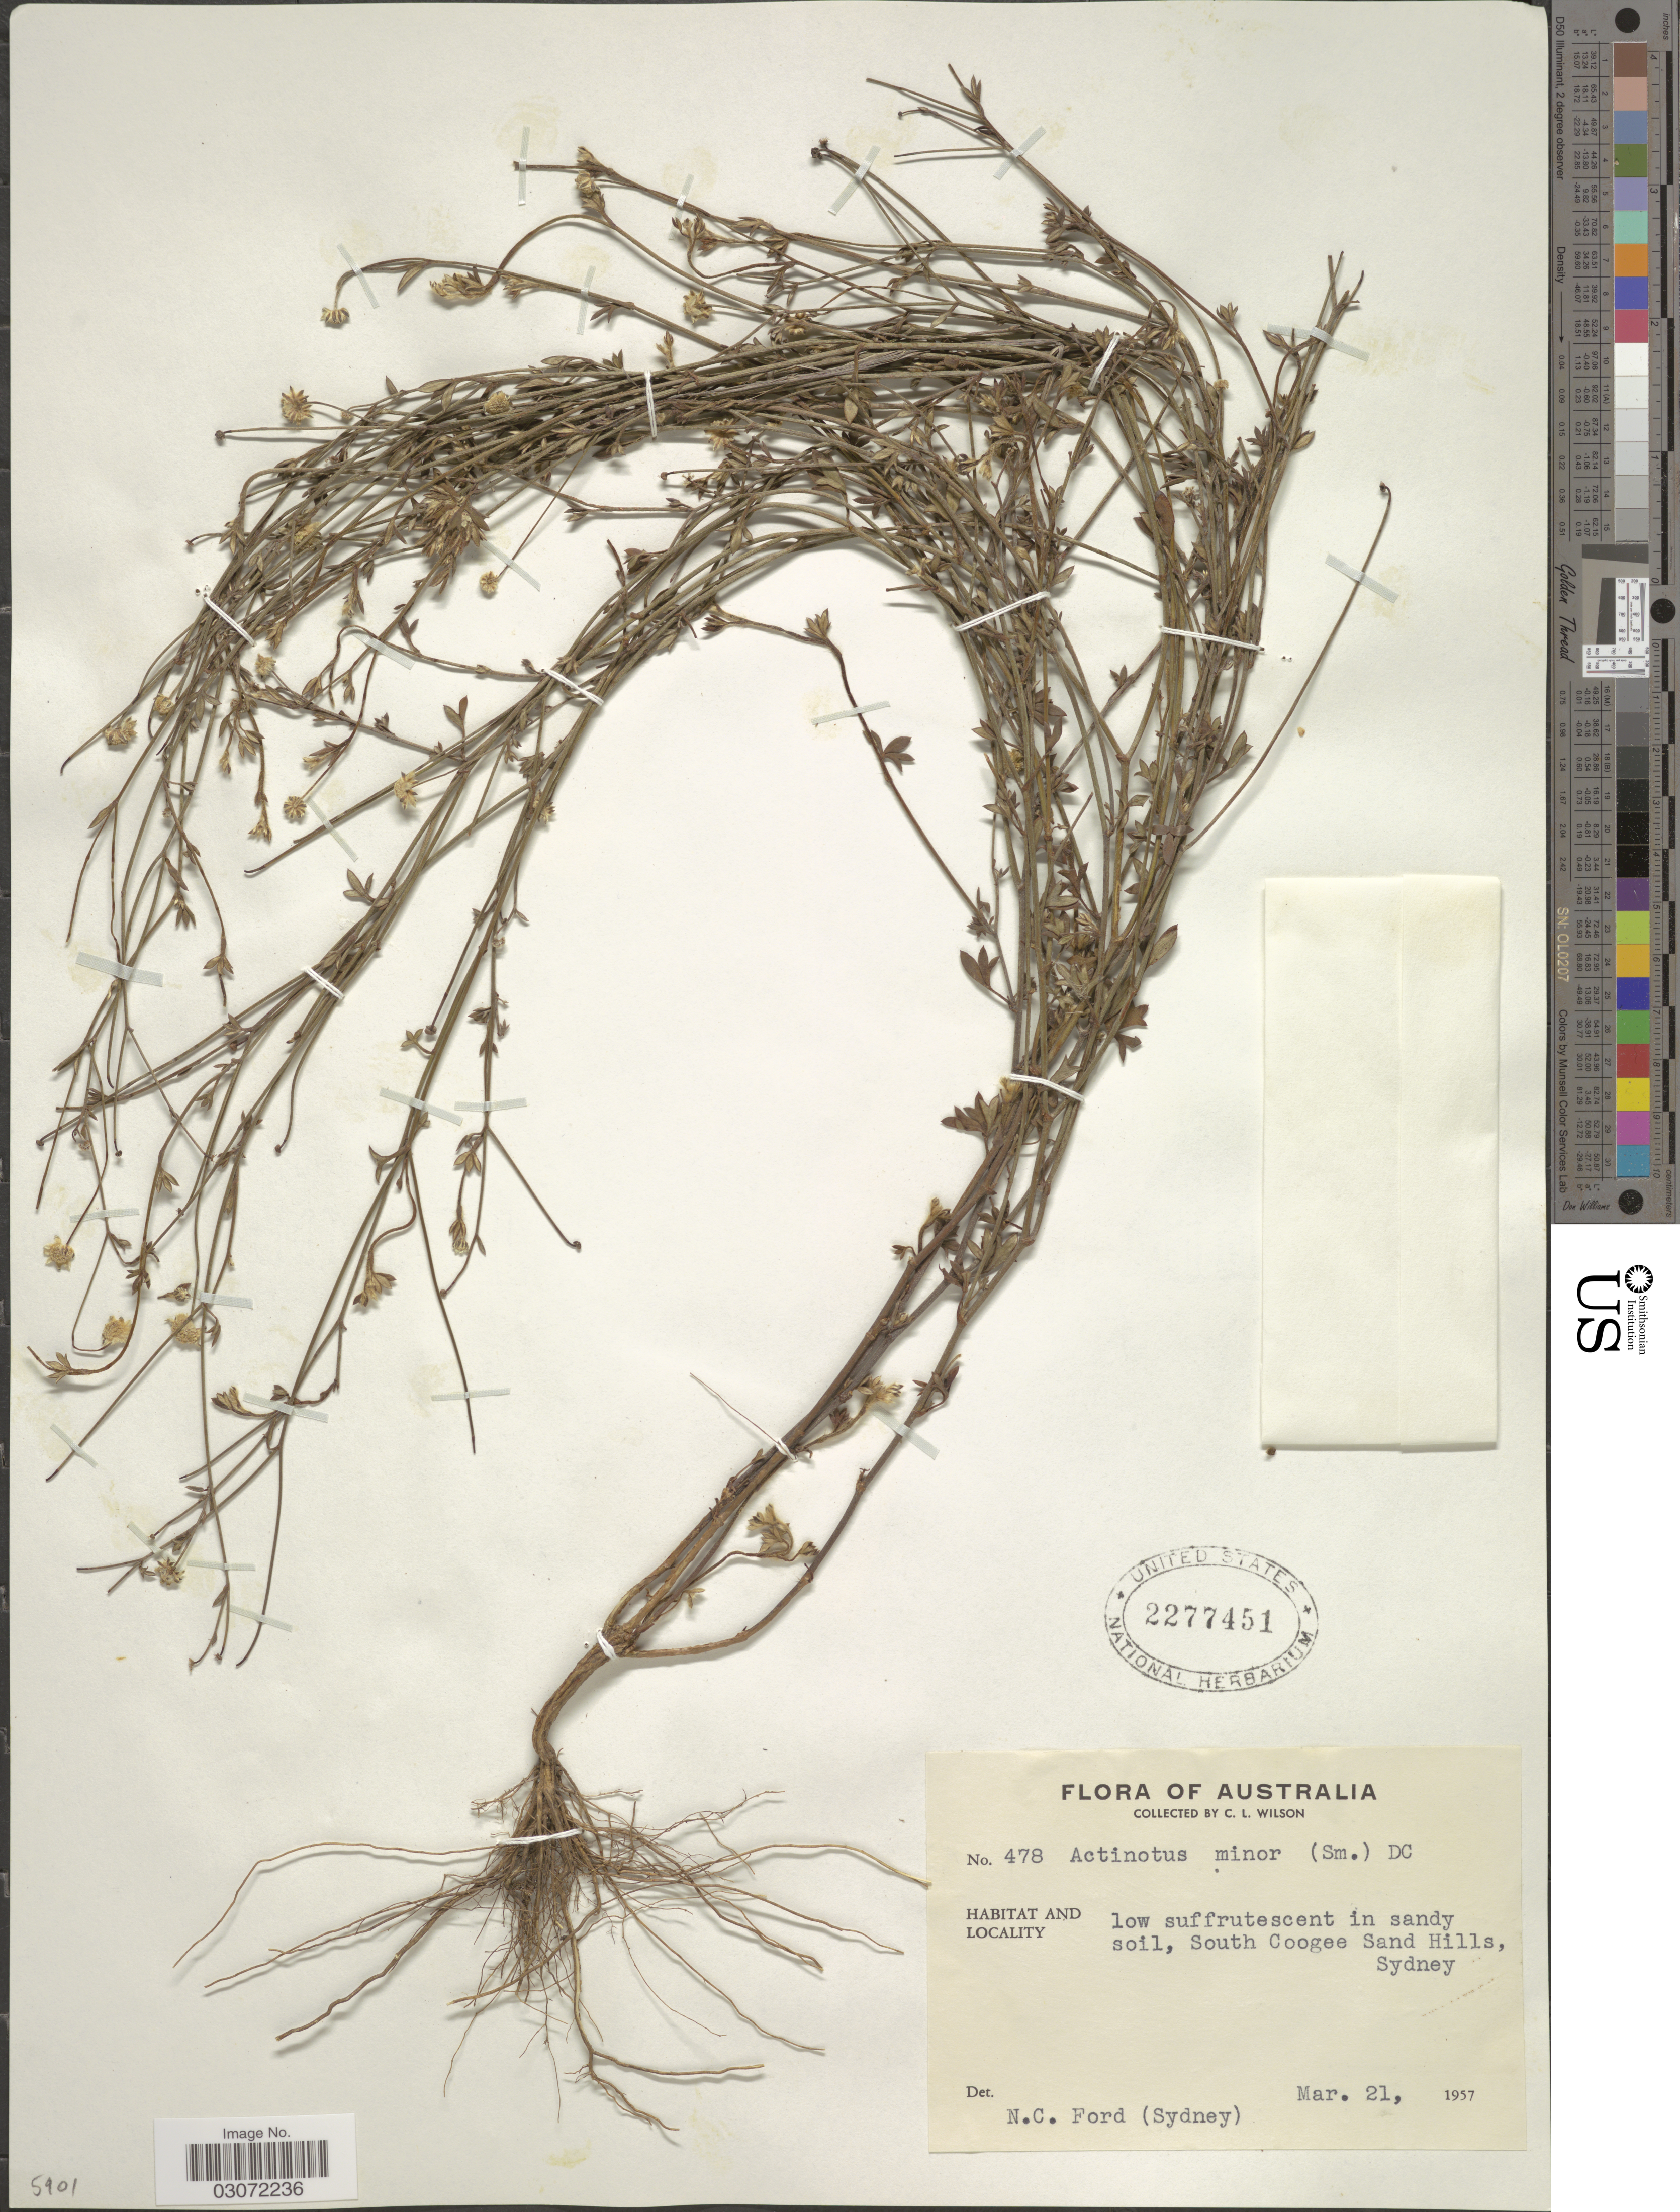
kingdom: Plantae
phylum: Tracheophyta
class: Magnoliopsida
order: Apiales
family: Apiaceae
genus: Actinotus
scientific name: Actinotus minor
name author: (Sm.) DC.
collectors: C. L. Wilson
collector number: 478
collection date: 1957-03-21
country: Australia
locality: South Coogee San Hills, Sydney.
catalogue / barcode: US 2277451